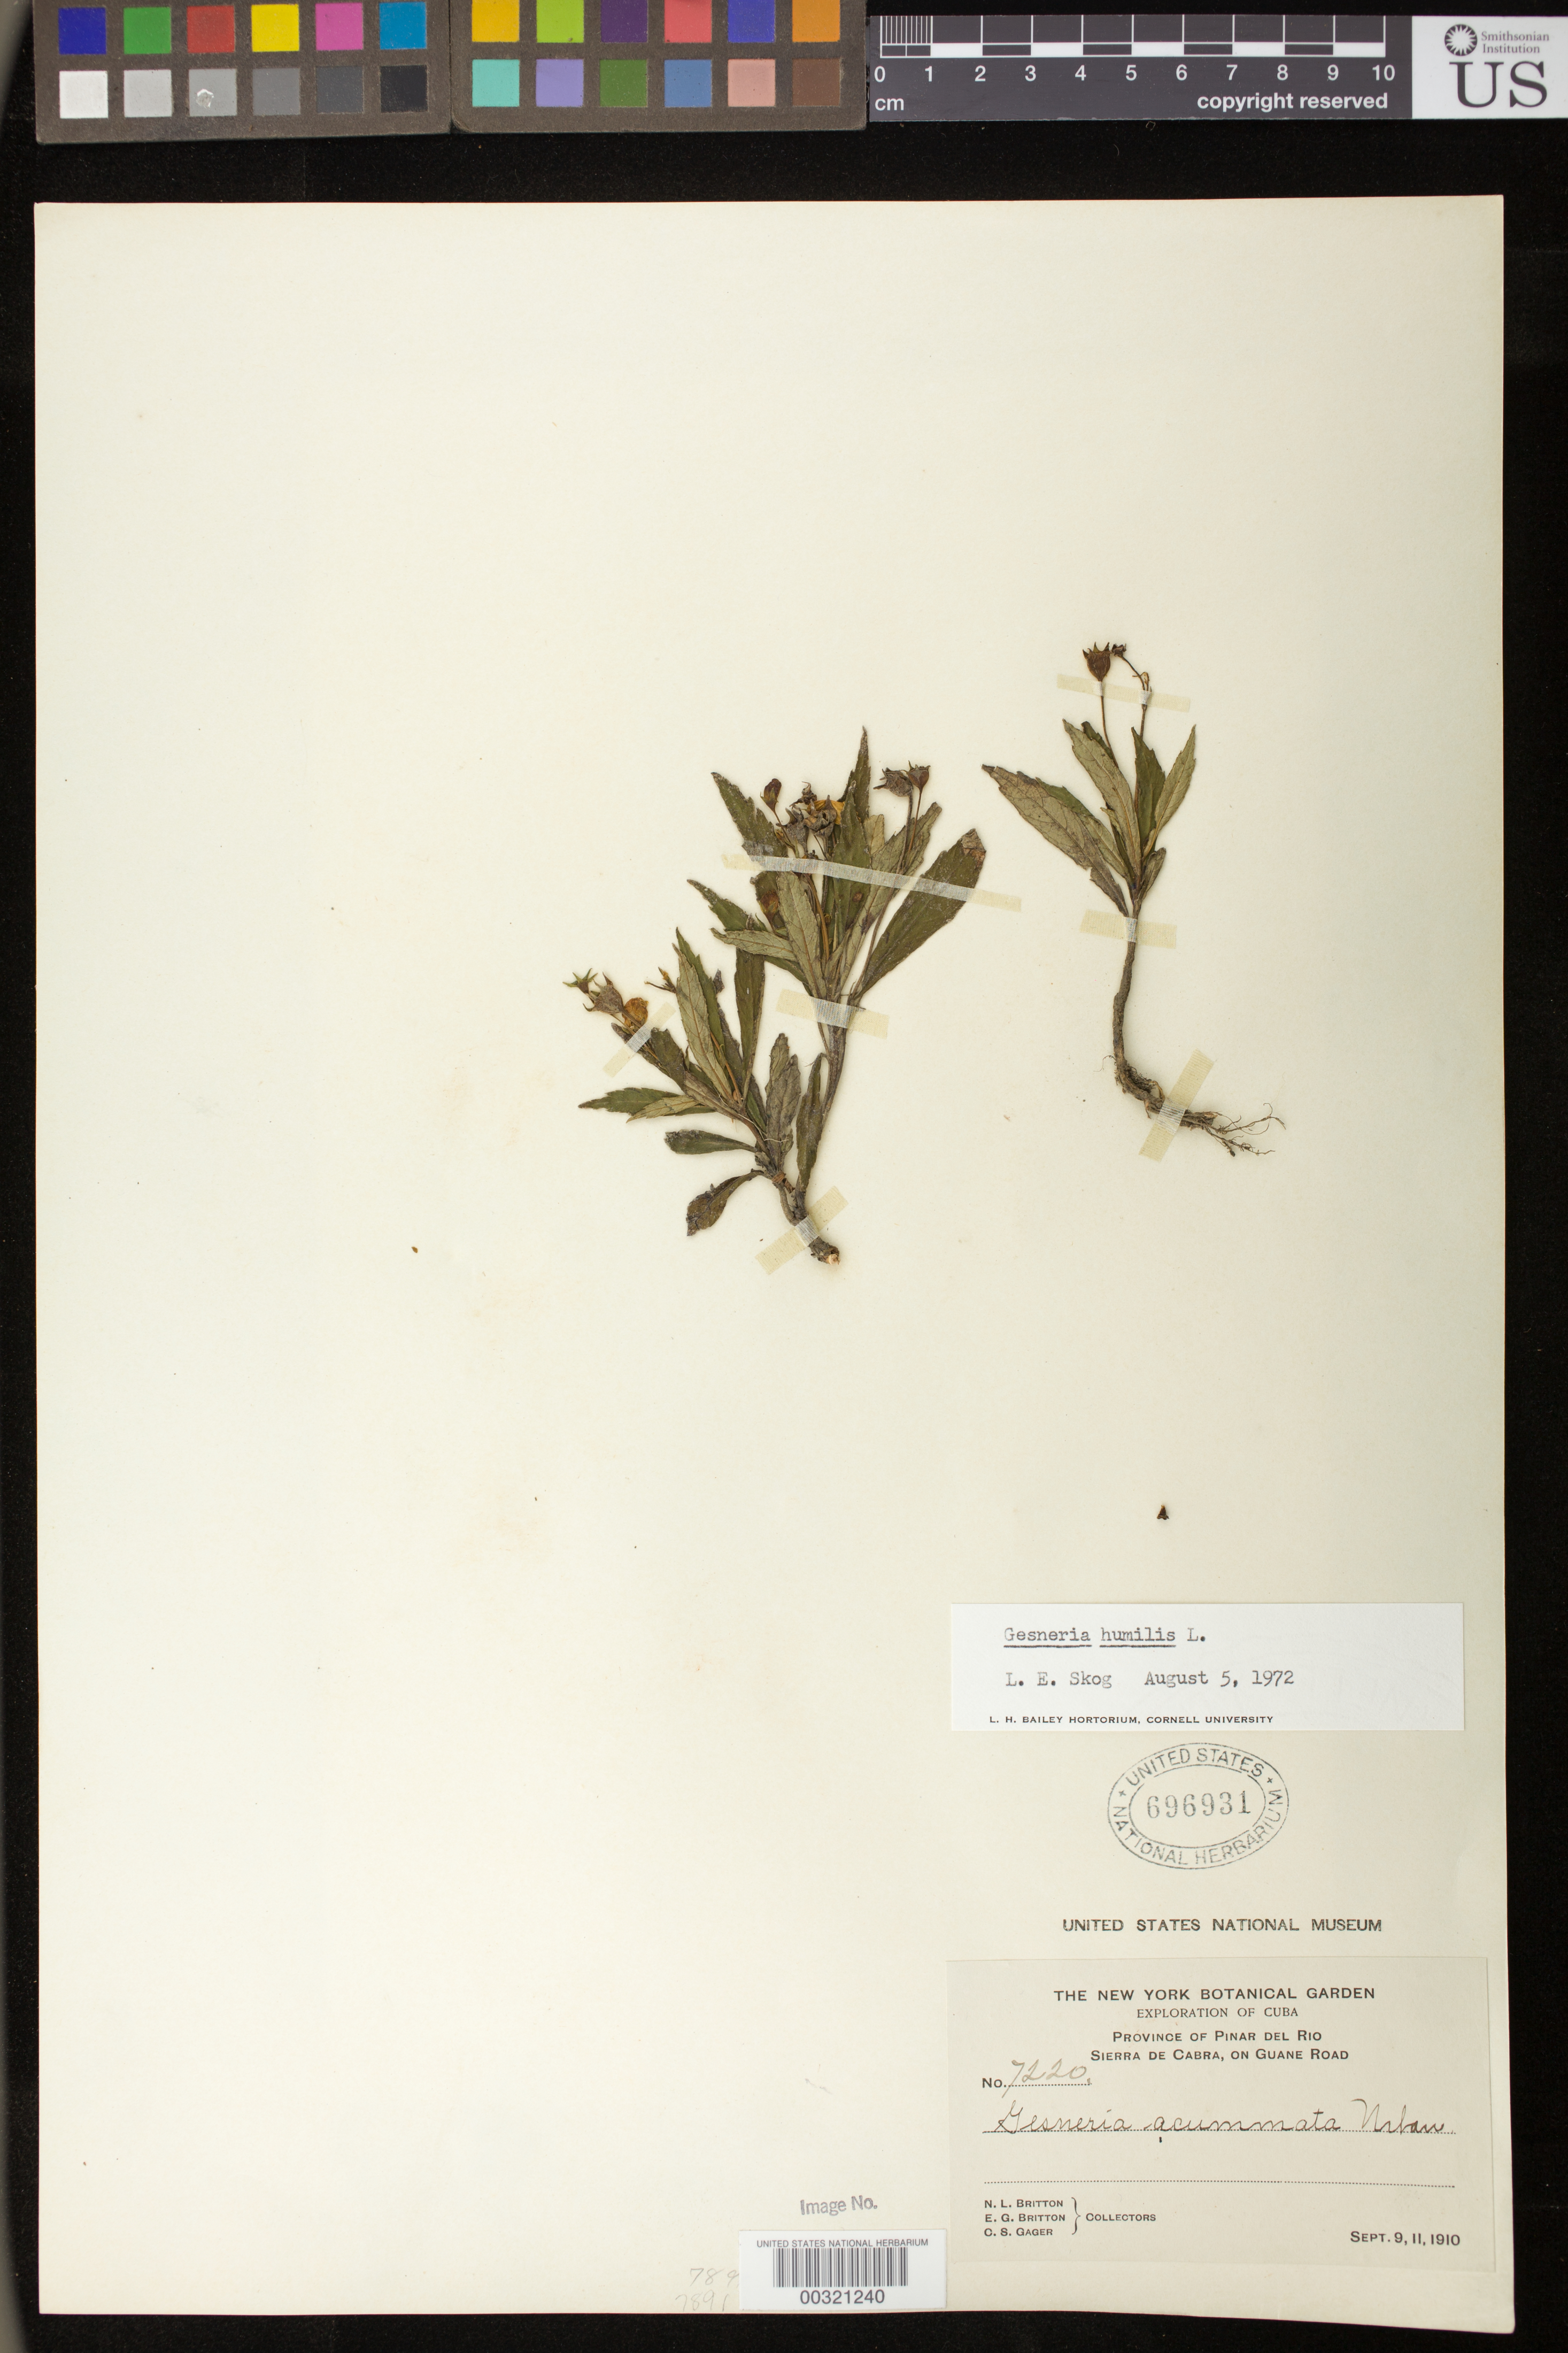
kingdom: Plantae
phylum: Tracheophyta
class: Magnoliopsida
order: Lamiales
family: Gesneriaceae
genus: Gesneria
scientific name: Gesneria humilis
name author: L.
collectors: N. Britton, E. G. Britton & C. Gager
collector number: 7220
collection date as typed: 9-11 Sep 1910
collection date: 1910-09-09/1910-09-11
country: Cuba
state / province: Pinar del Rio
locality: Sierra de Cabra, on Guane road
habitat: Rocky stream bed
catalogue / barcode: US 696931